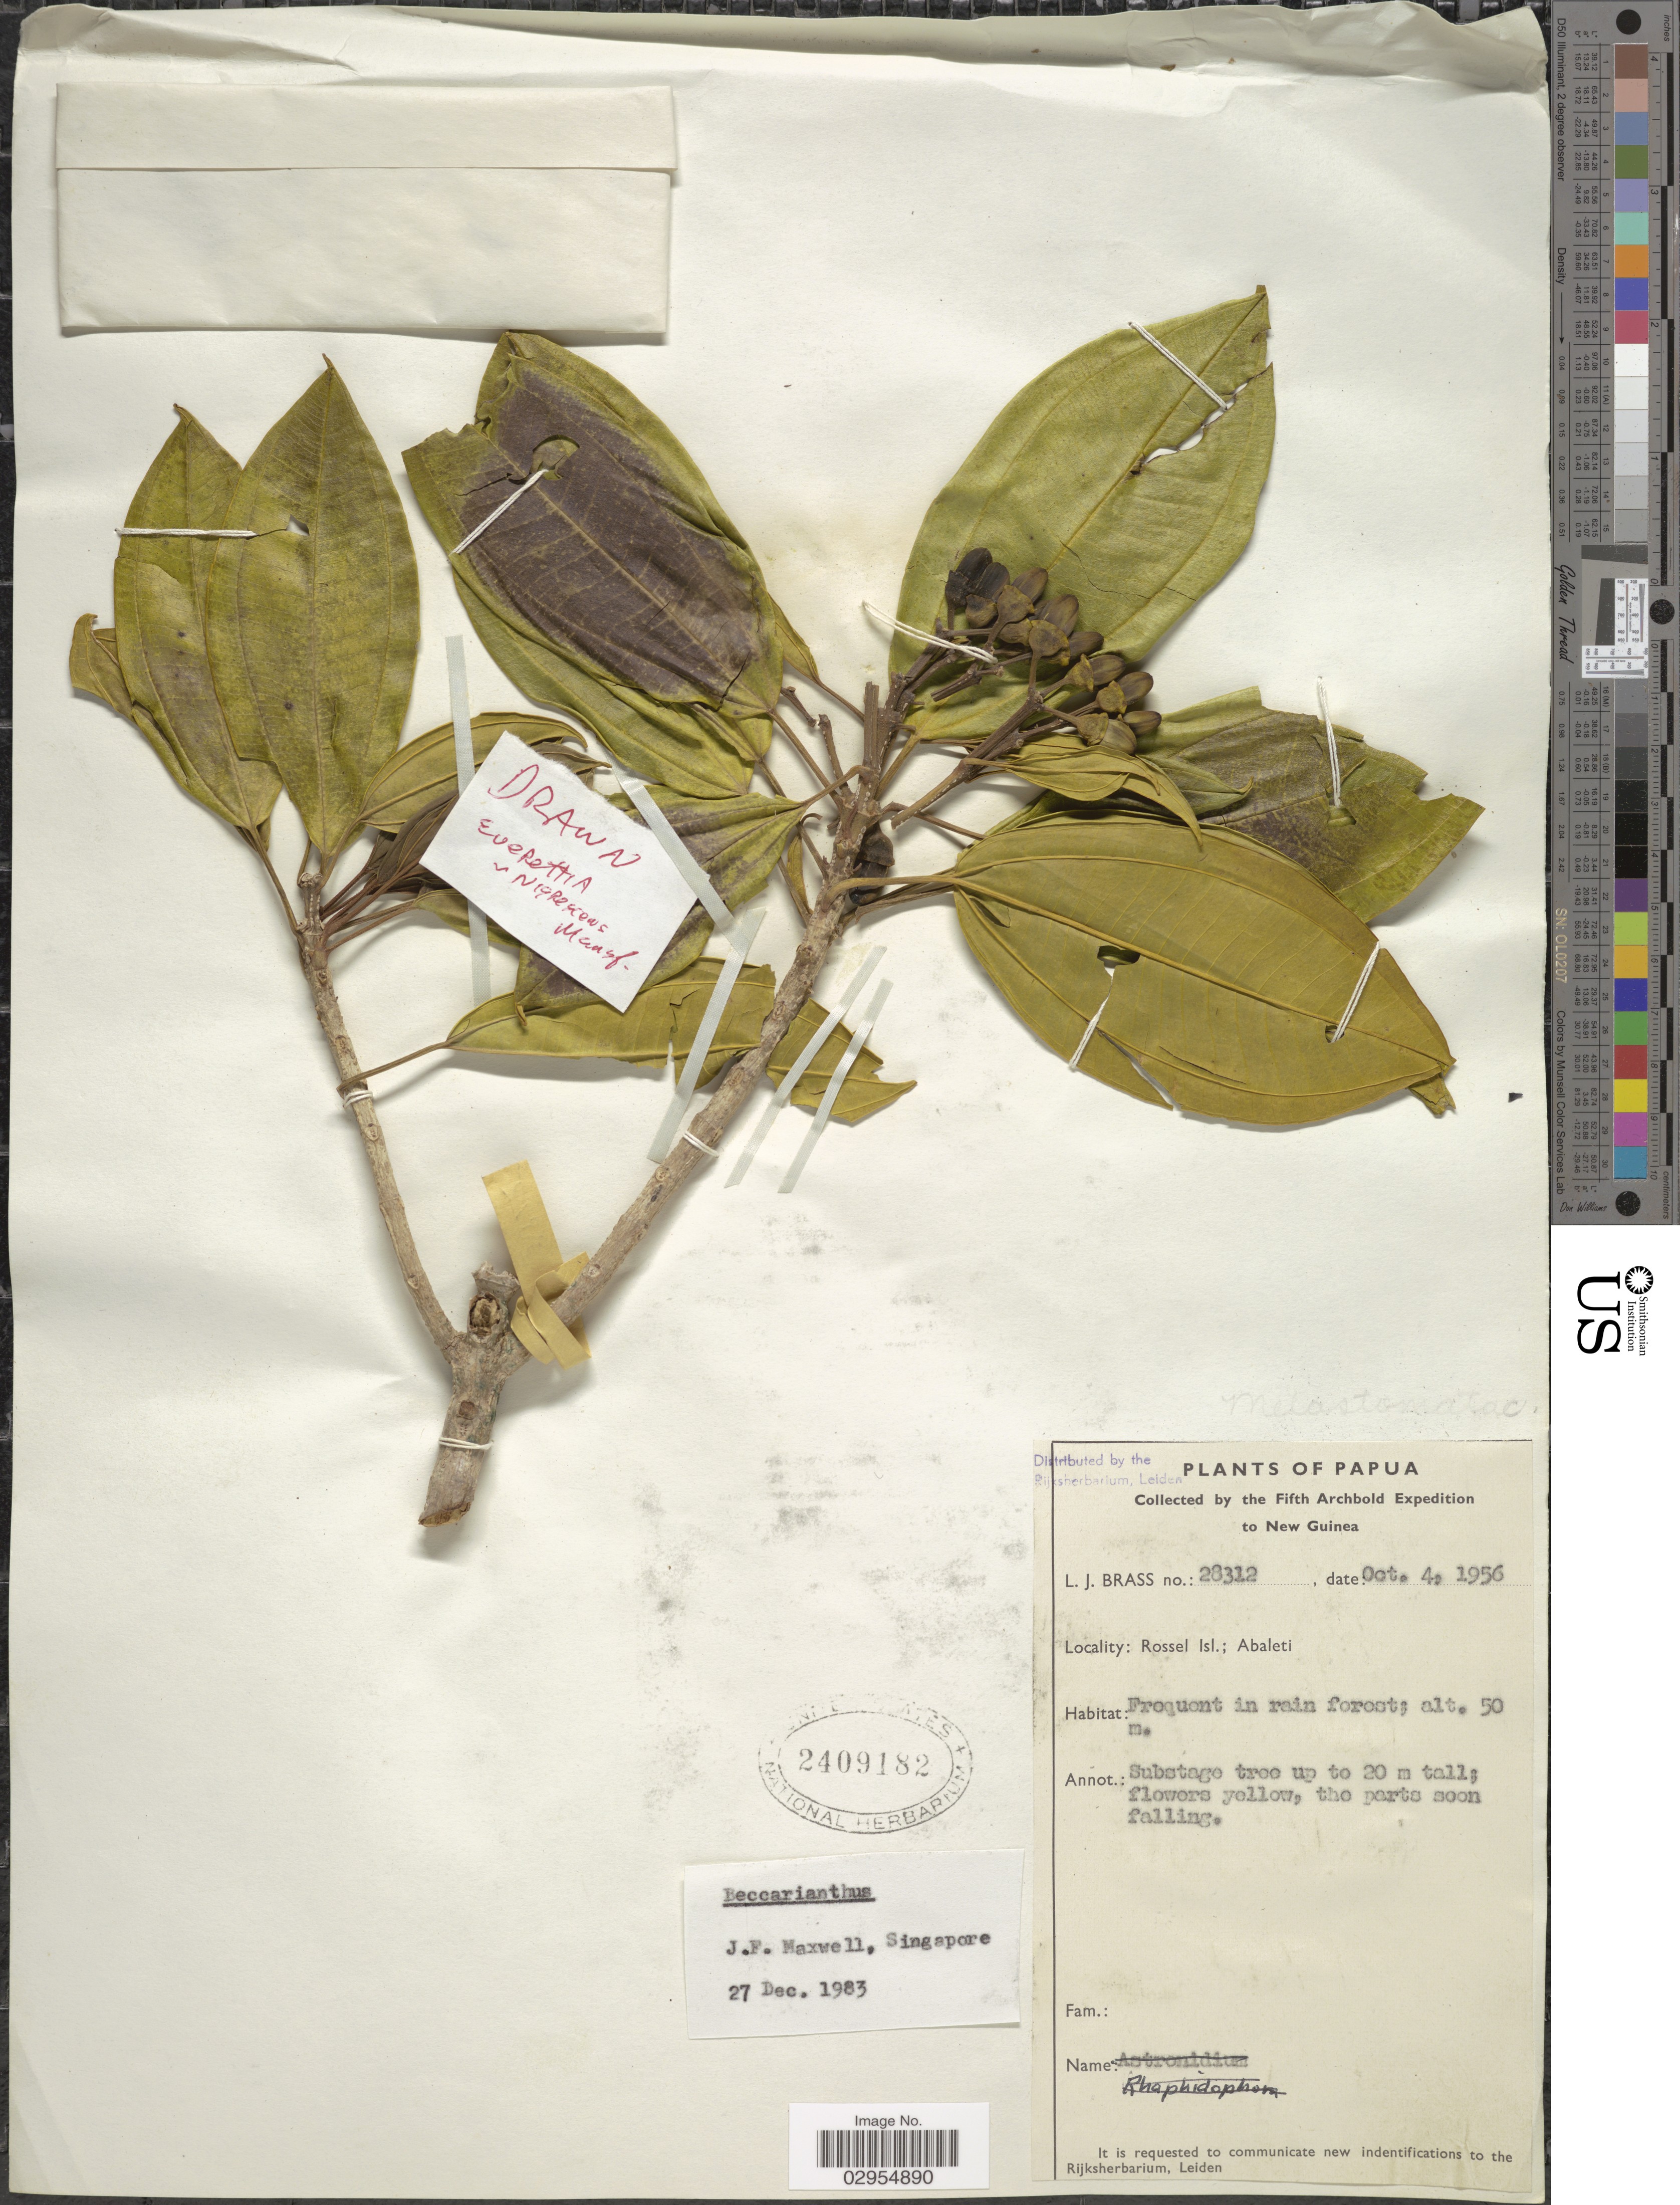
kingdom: Plantae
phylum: Tracheophyta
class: Magnoliopsida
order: Myrtales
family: Melastomataceae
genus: Beccarianthus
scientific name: Beccarianthus sp.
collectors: L. J. Brass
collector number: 28312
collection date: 1956-10-04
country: Papua New Guinea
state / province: Milne Bay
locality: Papua. Rossel Isl.; Abaleti.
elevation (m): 50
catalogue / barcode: US 2409182